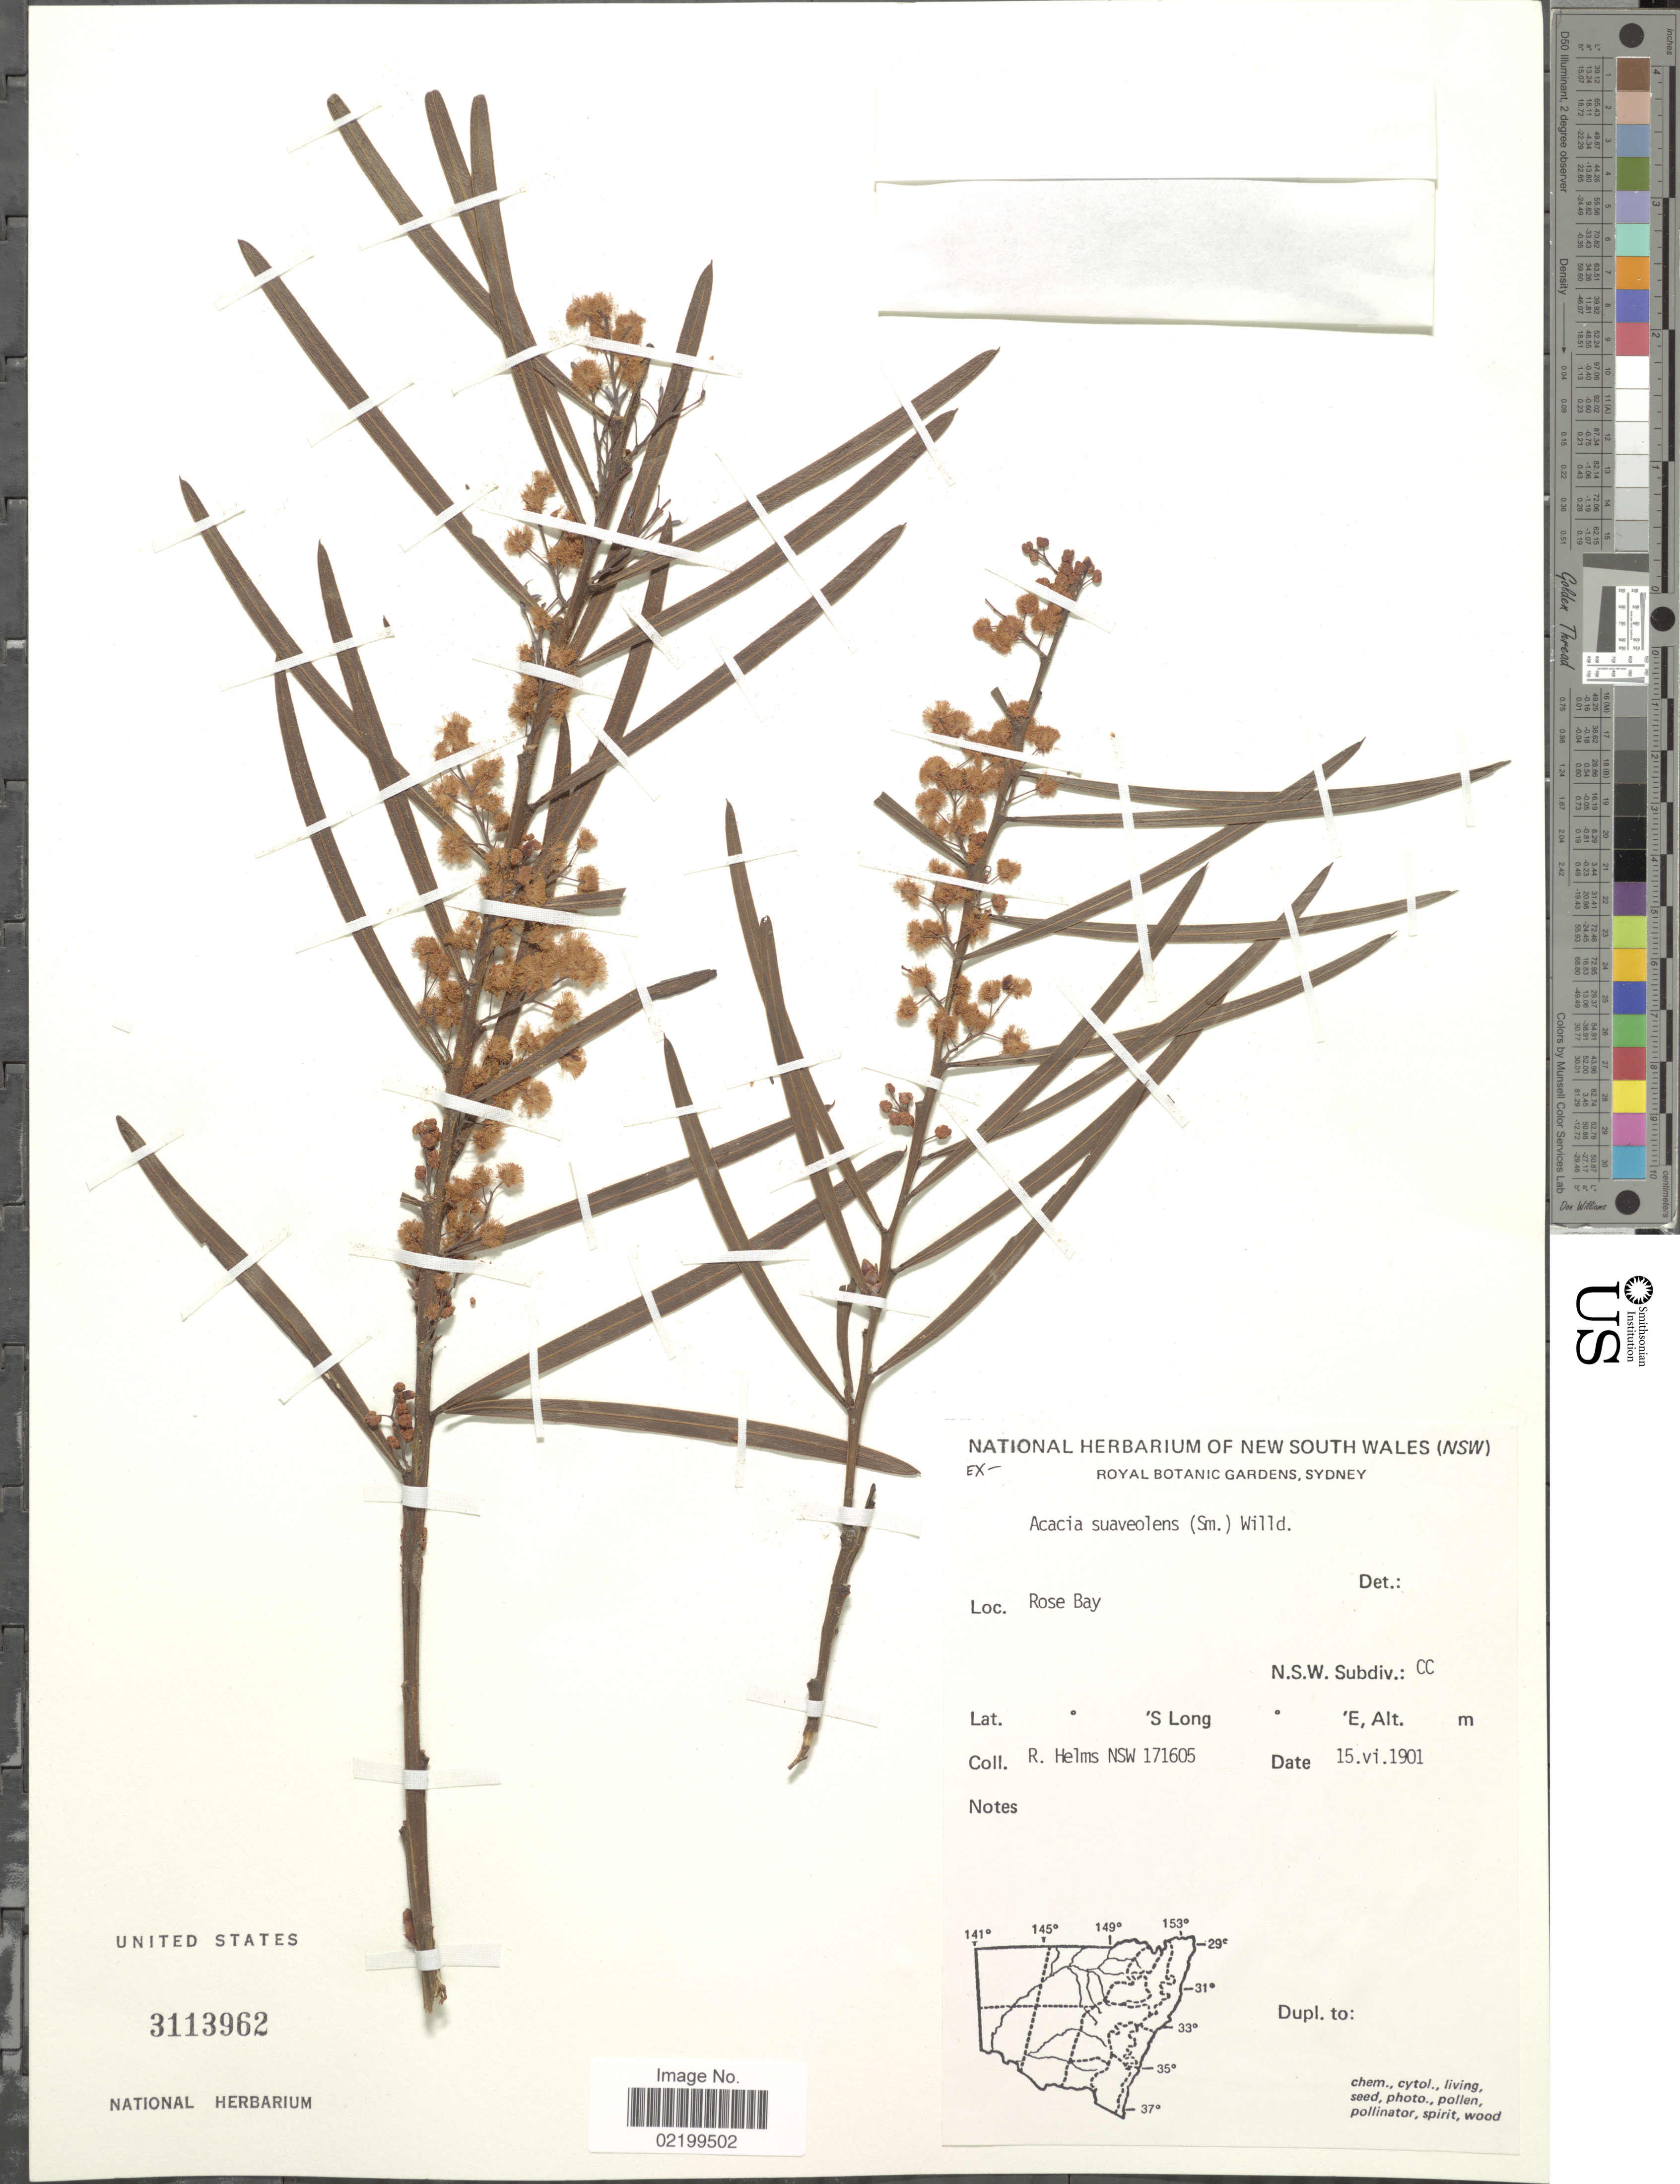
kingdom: Plantae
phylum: Tracheophyta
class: Magnoliopsida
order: Fabales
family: Fabaceae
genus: Acacia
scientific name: Acacia suaveolens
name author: (Sm.) Willd.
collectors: R. Helms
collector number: NSW171605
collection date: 1901-06-15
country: Australia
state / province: New South Wales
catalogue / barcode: US 3113962